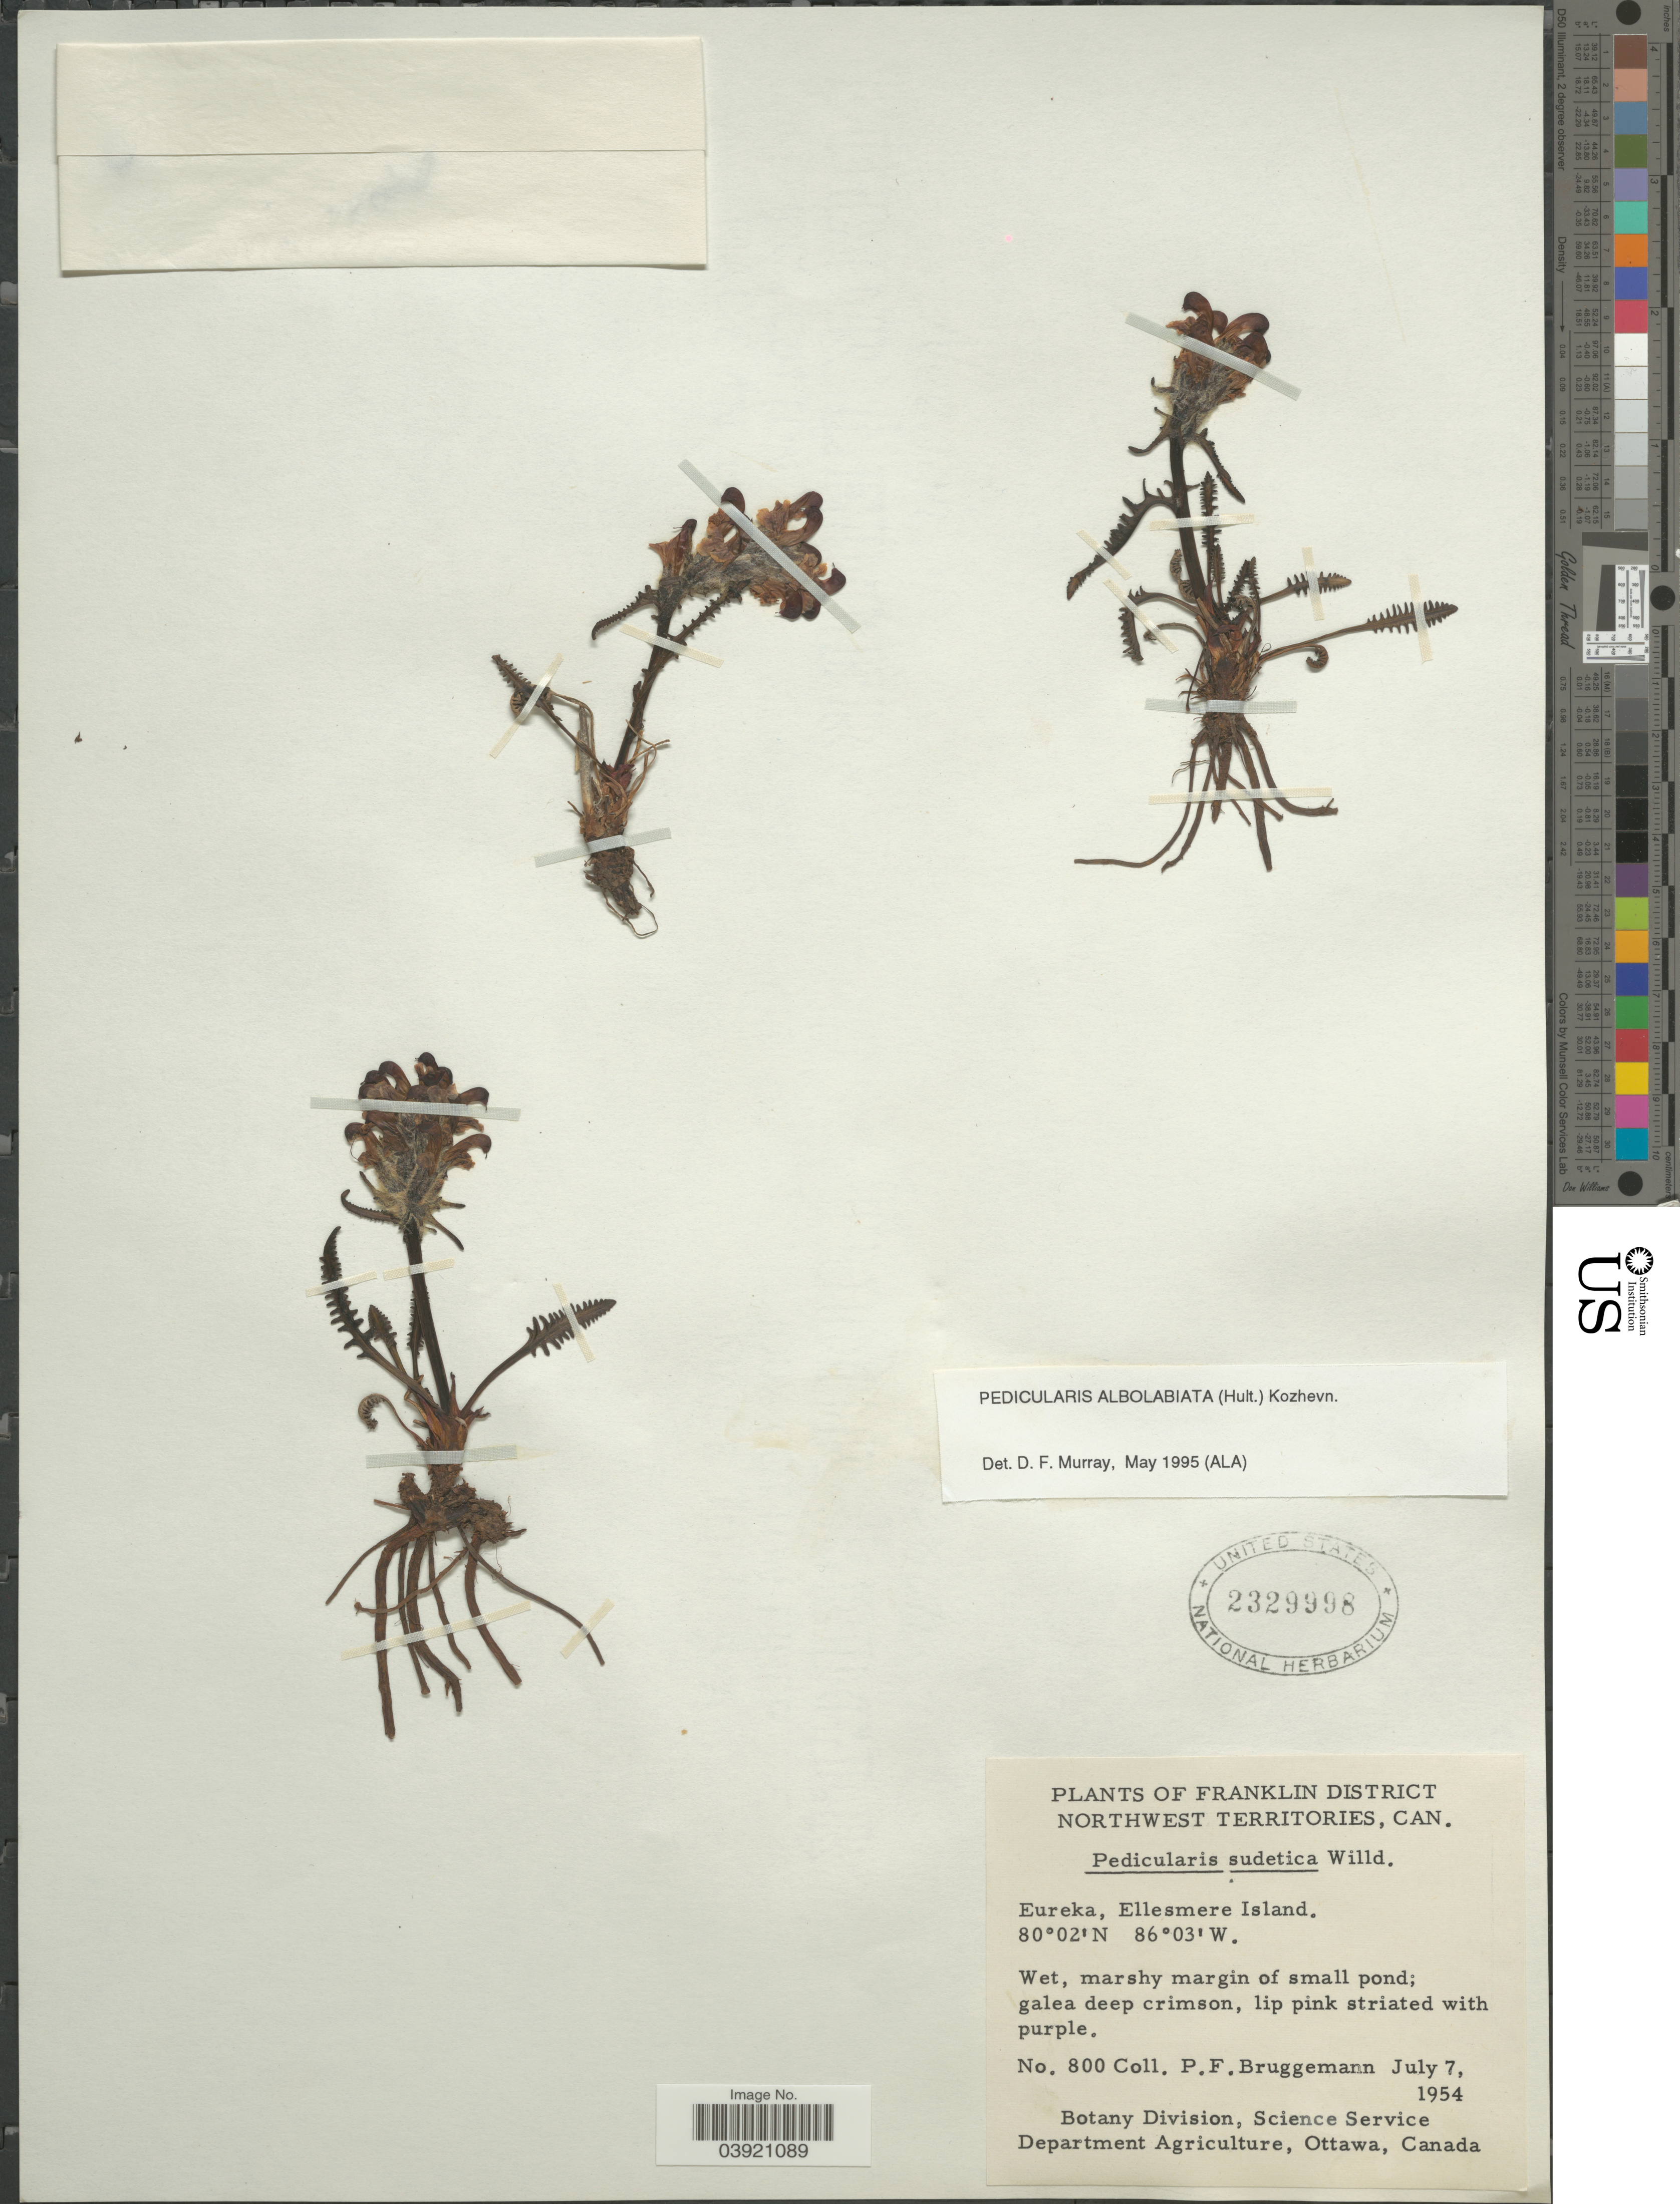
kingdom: Plantae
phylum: Tracheophyta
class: Magnoliopsida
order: Lamiales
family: Orobanchaceae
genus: Pedicularis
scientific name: Pedicularis albolabiata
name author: (Hultén) Kozhevn.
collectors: P. Bruggemann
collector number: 800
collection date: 1954-07-07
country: Canada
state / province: Northwest Territories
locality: Franklin District. Eureka, Ellesmere Island.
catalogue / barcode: US 2329998